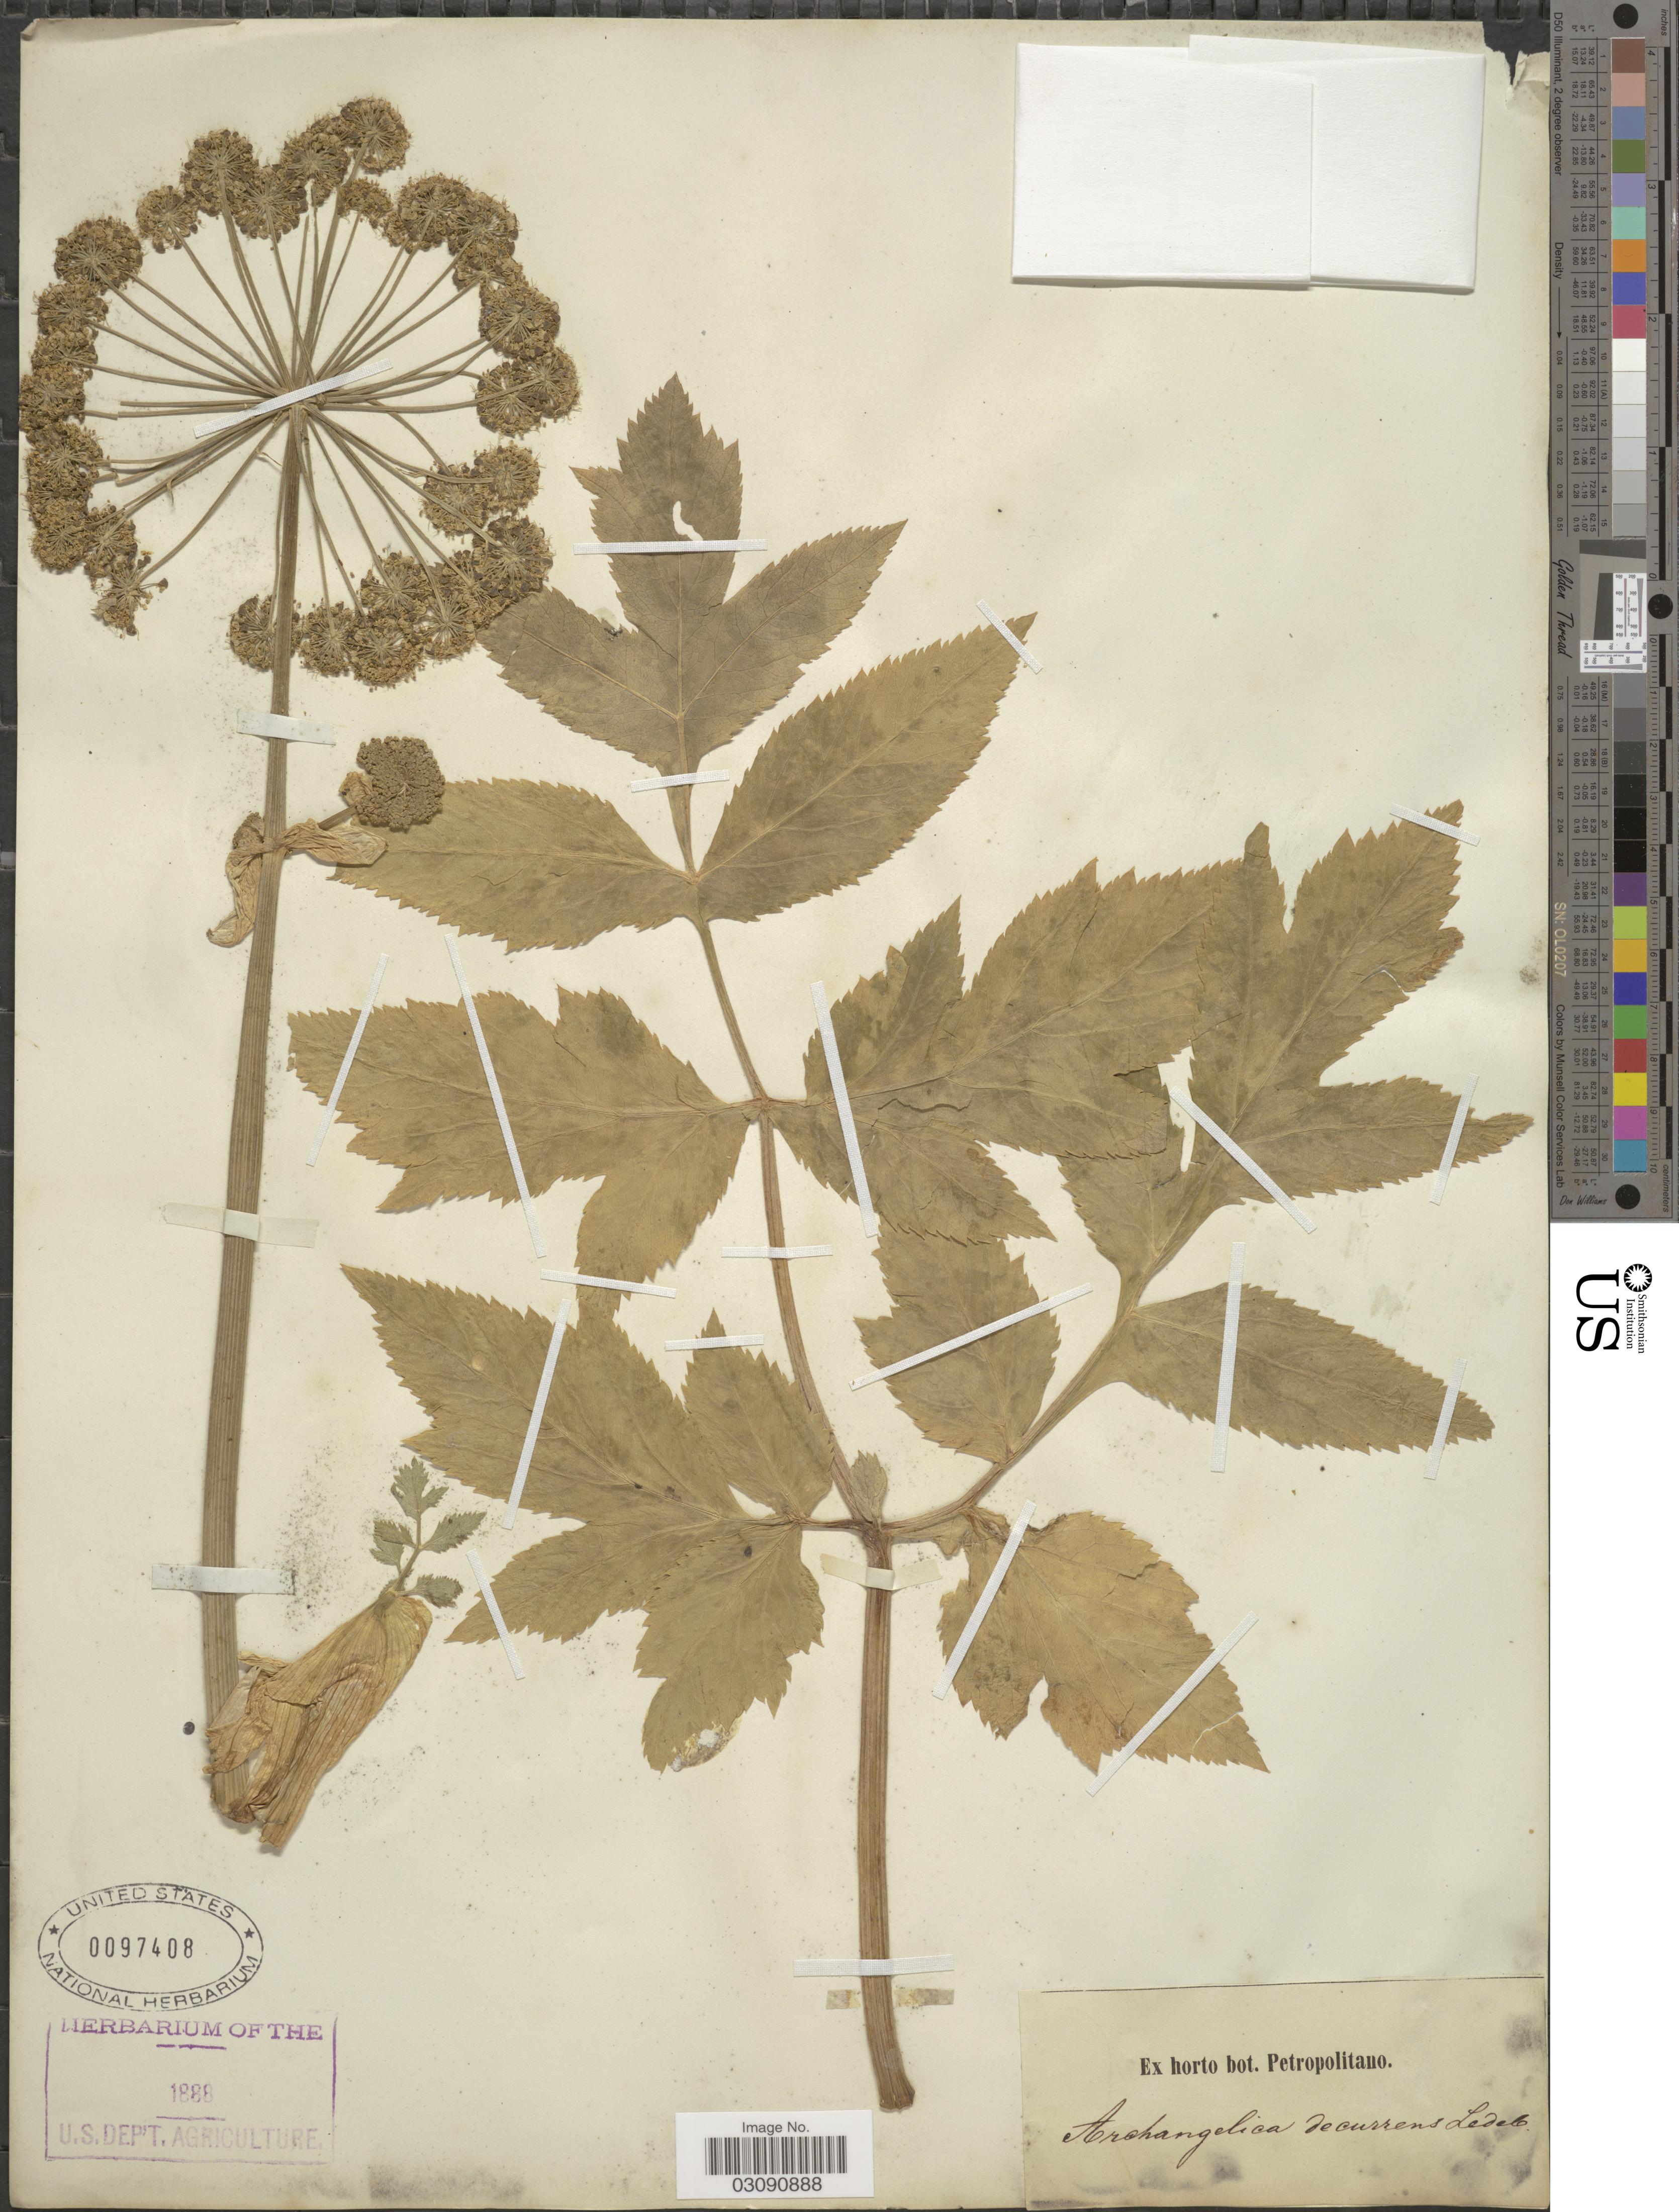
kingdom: Plantae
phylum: Tracheophyta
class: Magnoliopsida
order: Apiales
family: Apiaceae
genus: Archangelica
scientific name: Archangelica decurrens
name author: Ledeb.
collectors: ex Horto Bot. Petropolitano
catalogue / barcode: US 97408